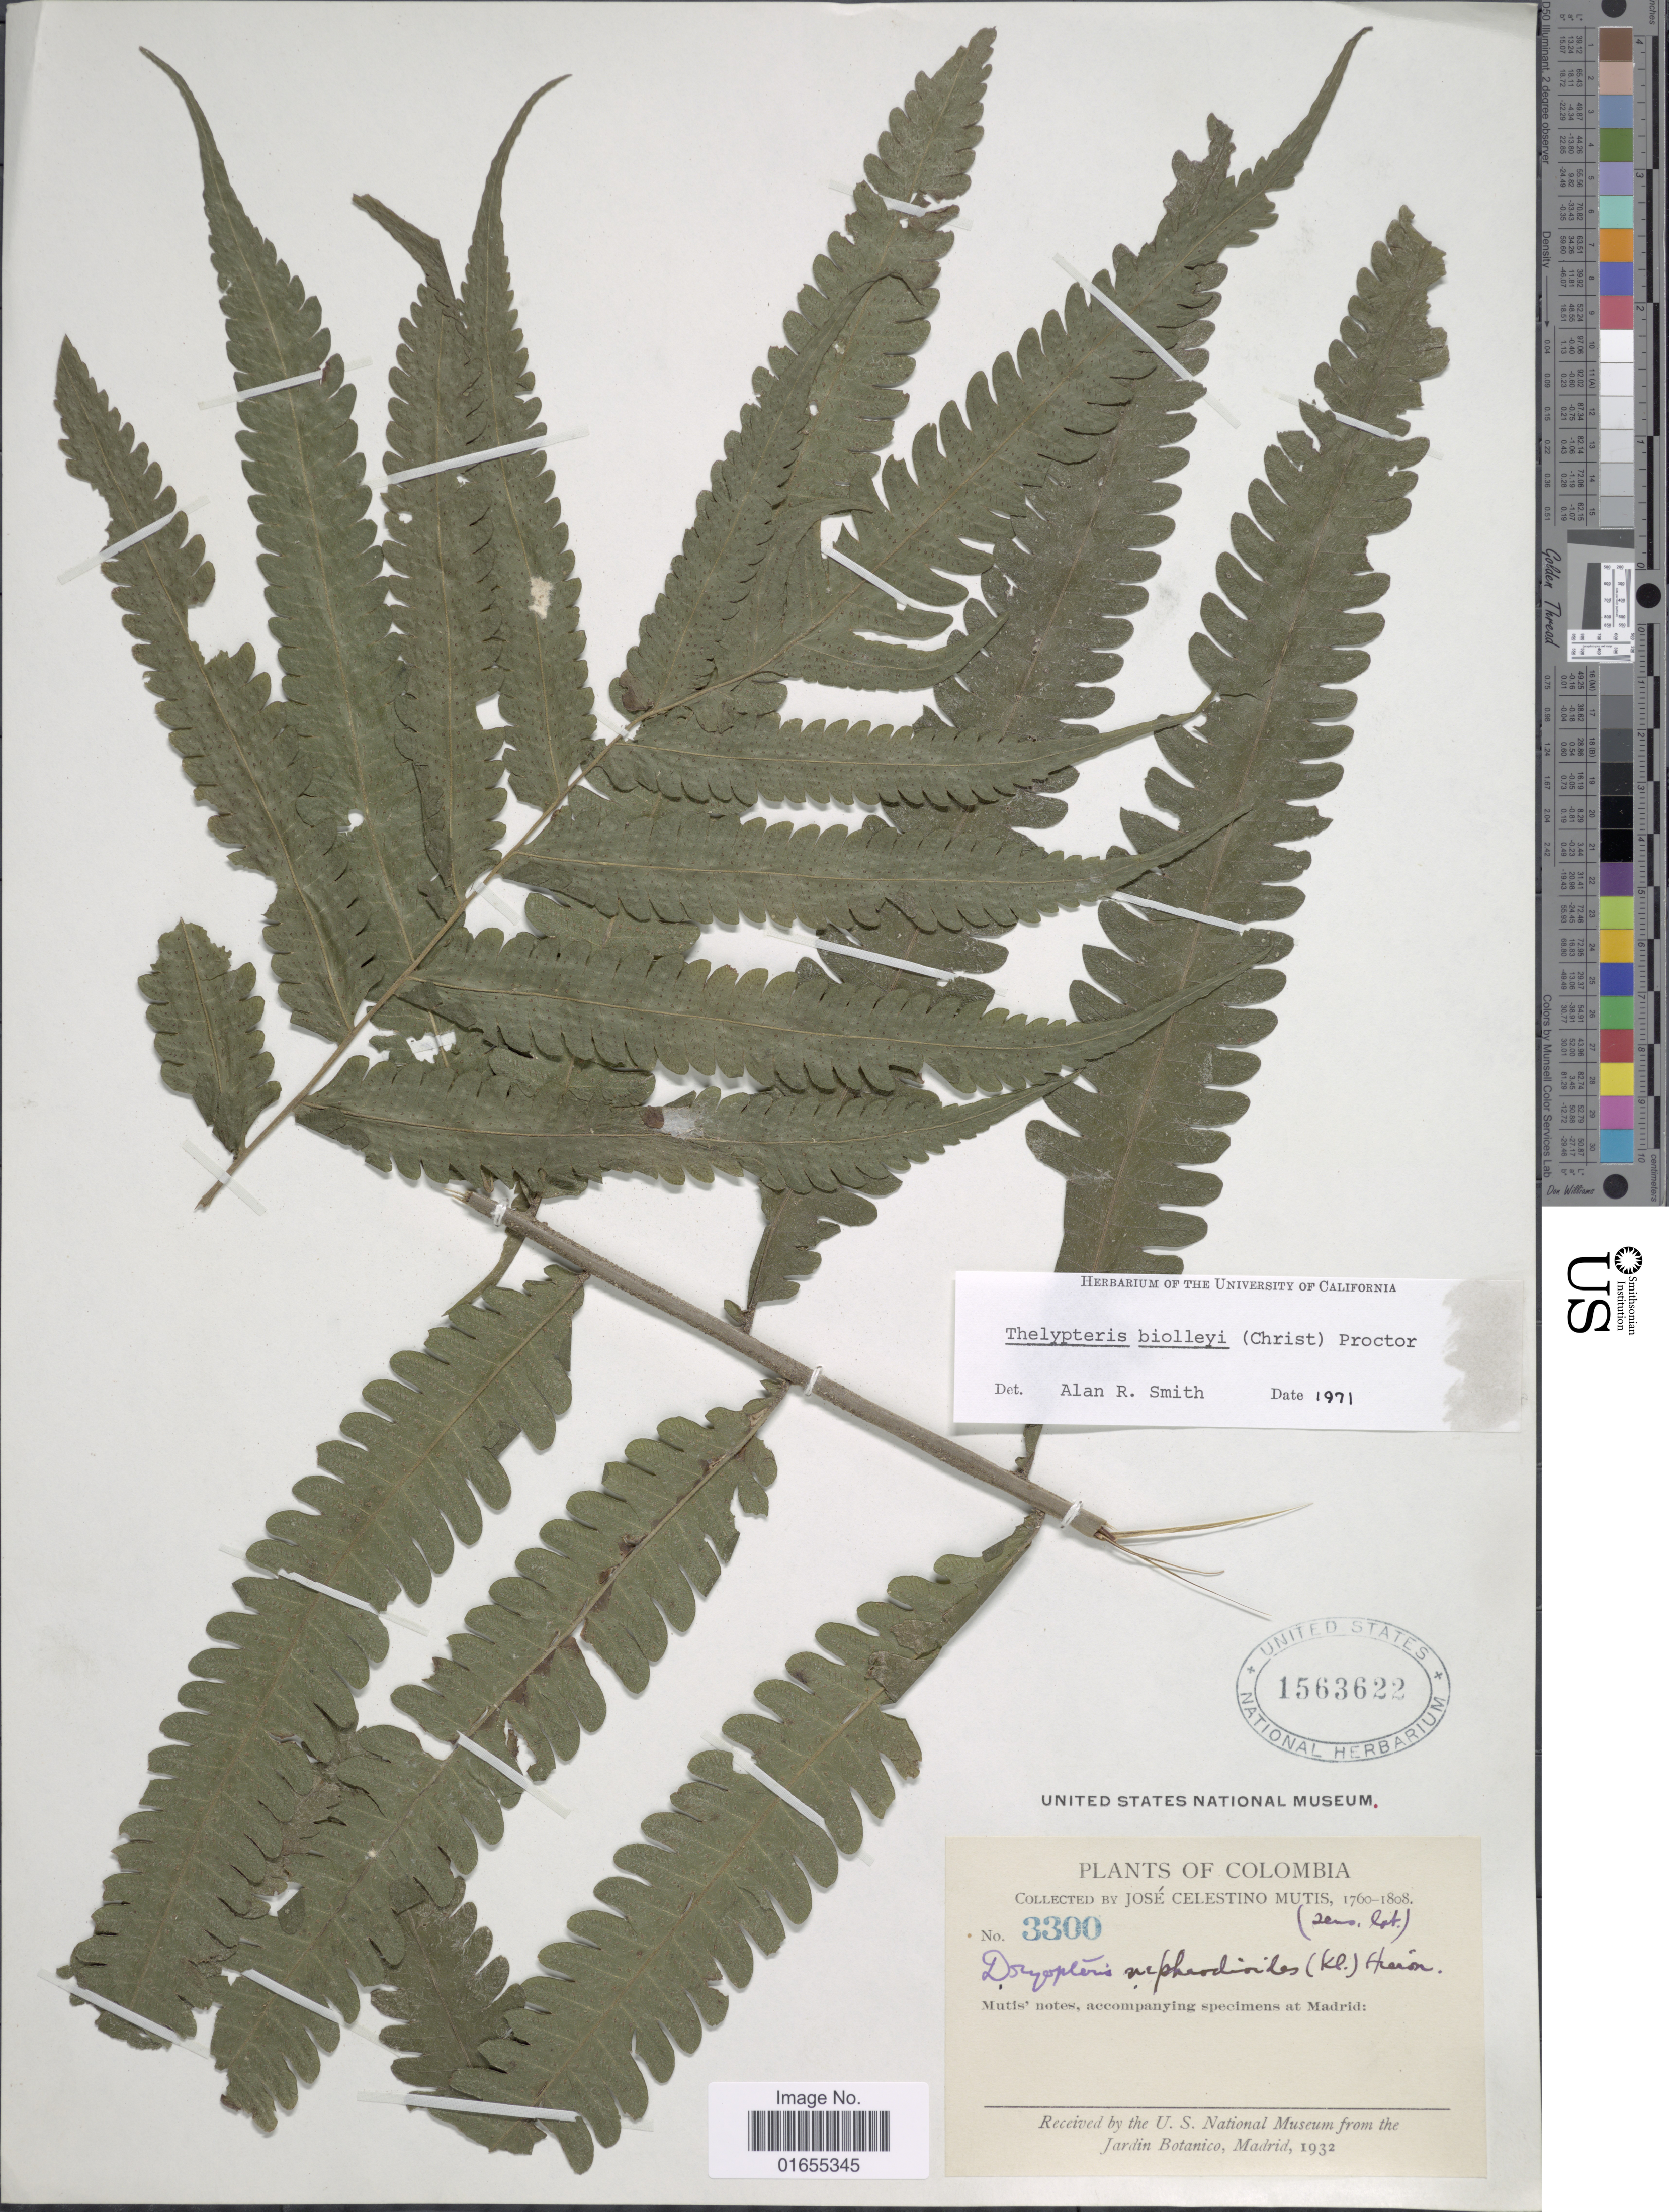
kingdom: Plantae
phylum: Tracheophyta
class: Polypodiopsida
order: Polypodiales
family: Thelypteridaceae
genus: Goniopteris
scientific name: Goniopteris biolleyi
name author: (C. Chr.) Pic. Serm.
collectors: J. C. B. Mutis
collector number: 3300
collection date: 1760/1808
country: Colombia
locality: Mutis' notes, acoompanying specimens at Madrid:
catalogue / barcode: US 1563622